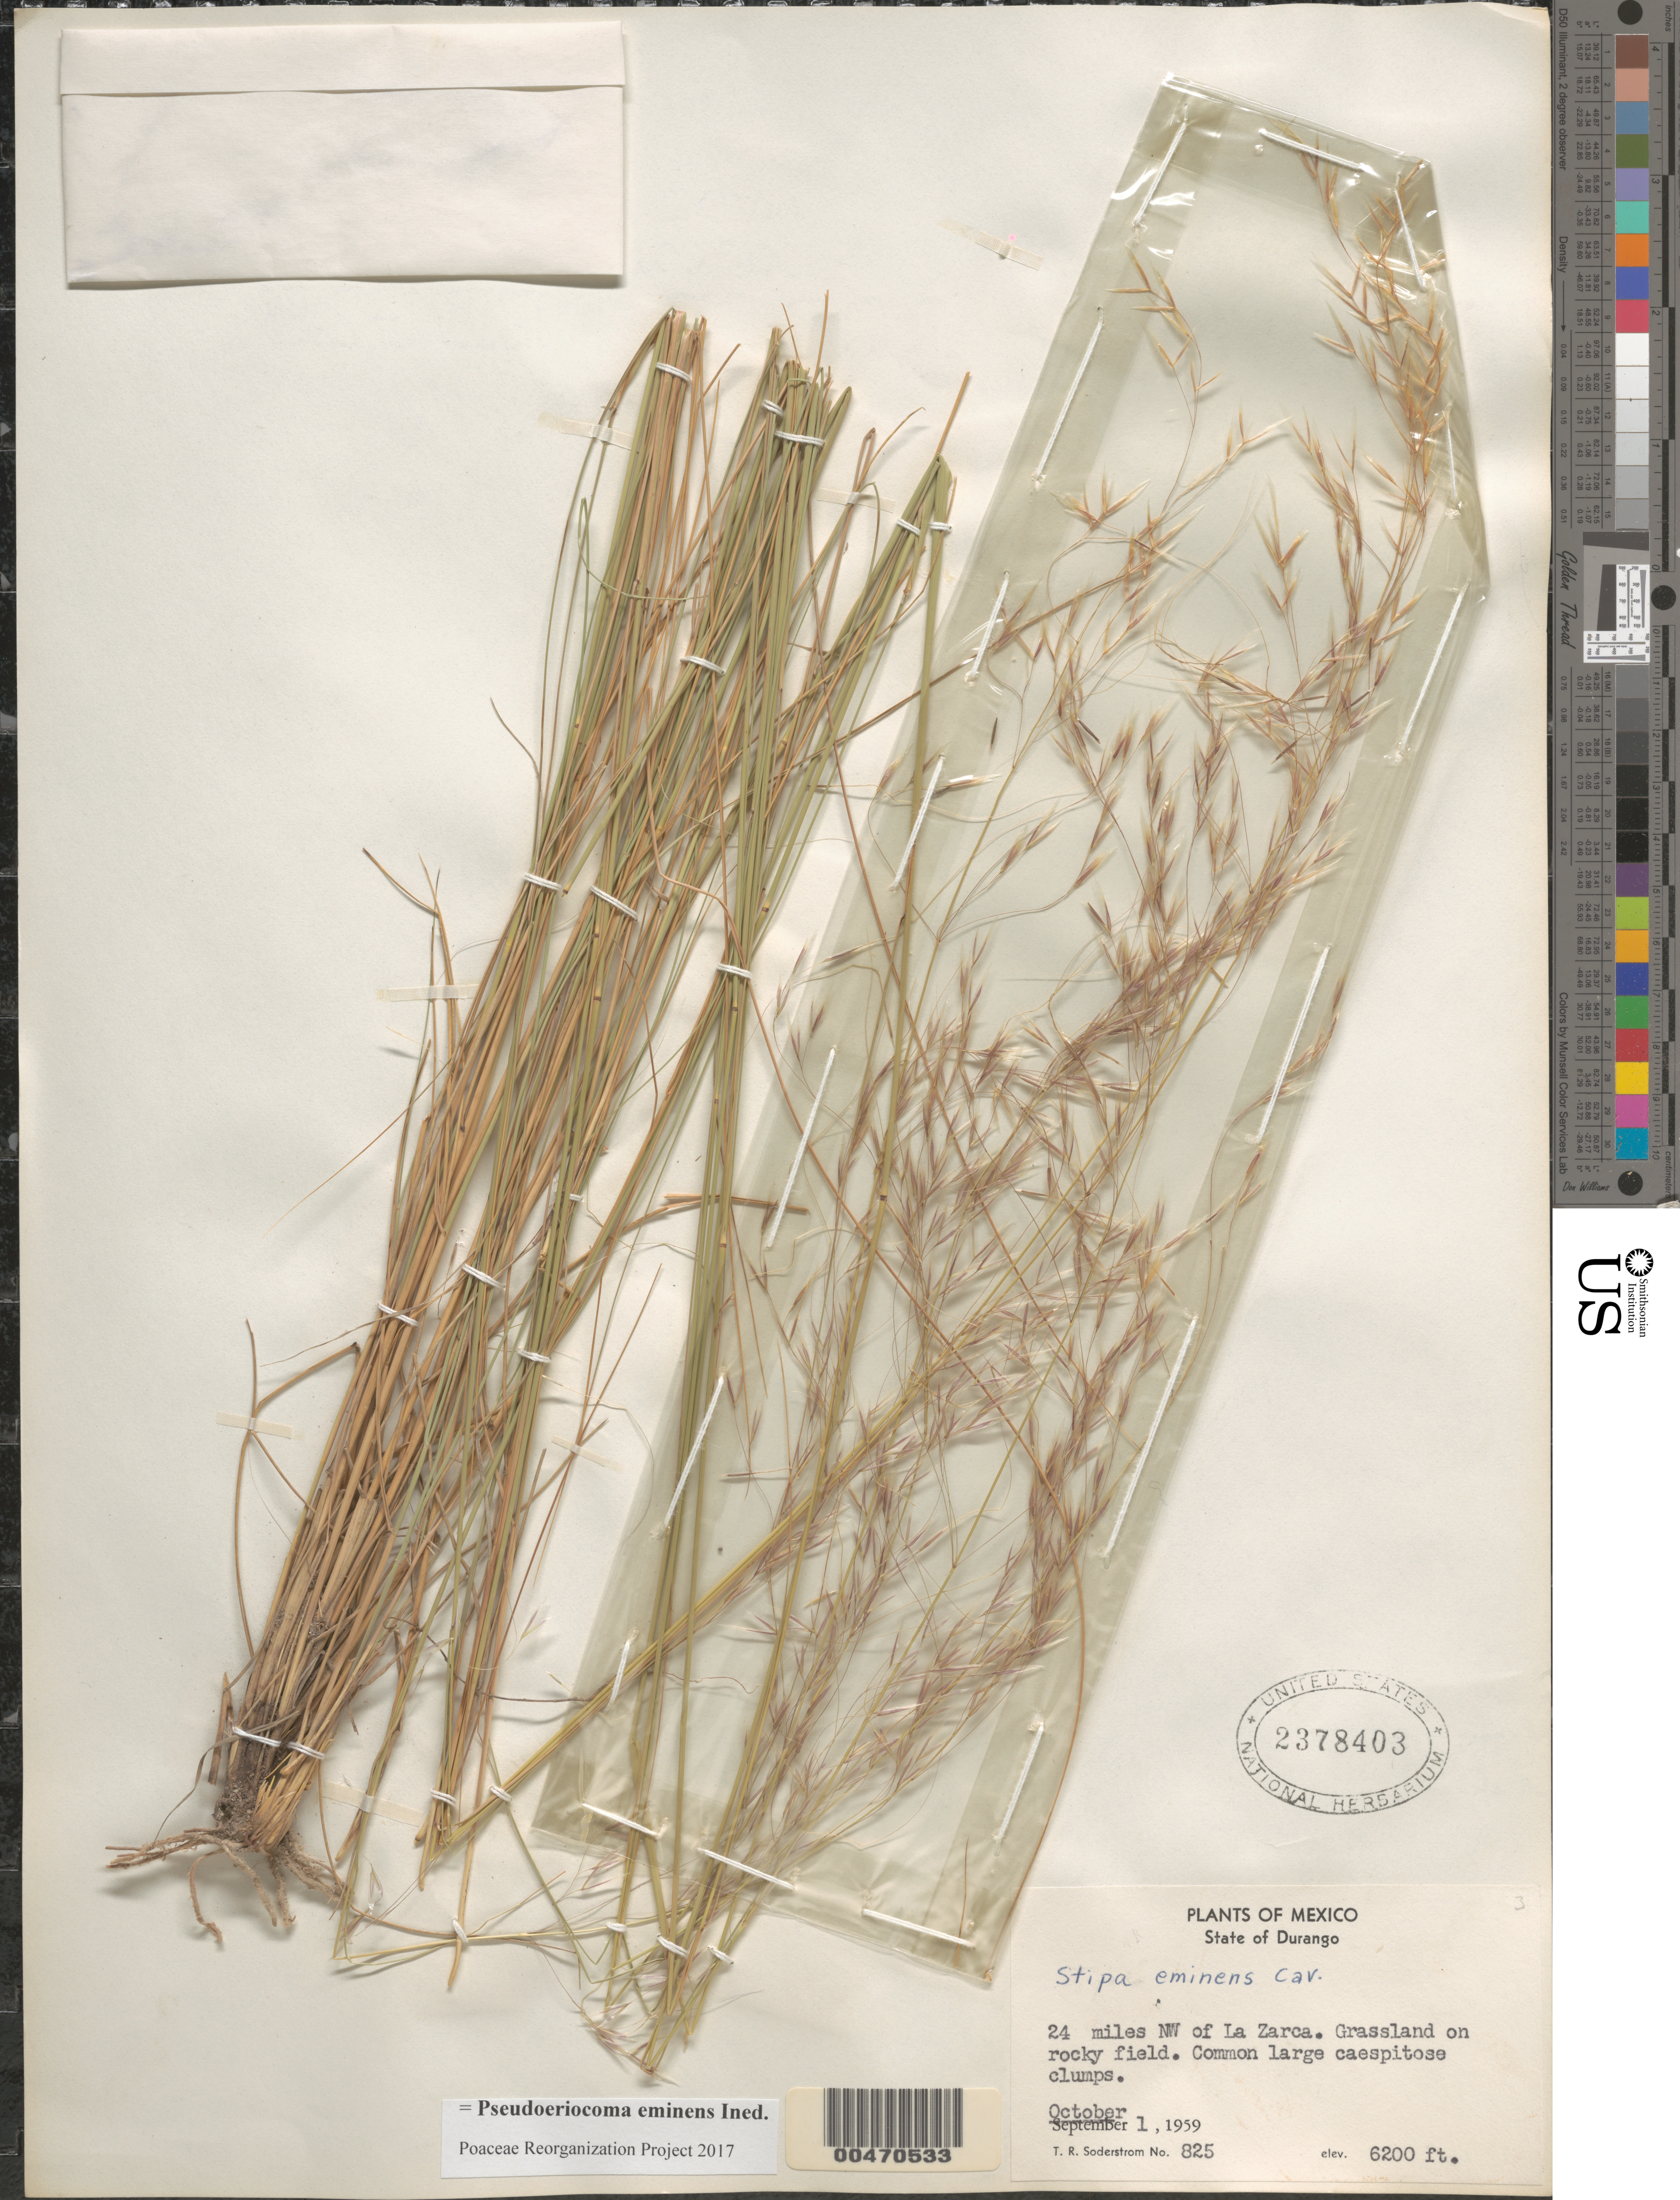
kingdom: Plantae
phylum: Tracheophyta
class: Liliopsida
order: Poales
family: Poaceae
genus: Pseudoeriocoma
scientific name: Pseudoeriocoma eminens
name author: (Cav.) Romasch.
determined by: Poaceae Reorganization Project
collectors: T. R. Soderstrom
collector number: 825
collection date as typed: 1 Oct 1959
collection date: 1959-10-01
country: Mexico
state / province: Durango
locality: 24 mi NW of La Zarca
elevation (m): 1890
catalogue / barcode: US 2378403